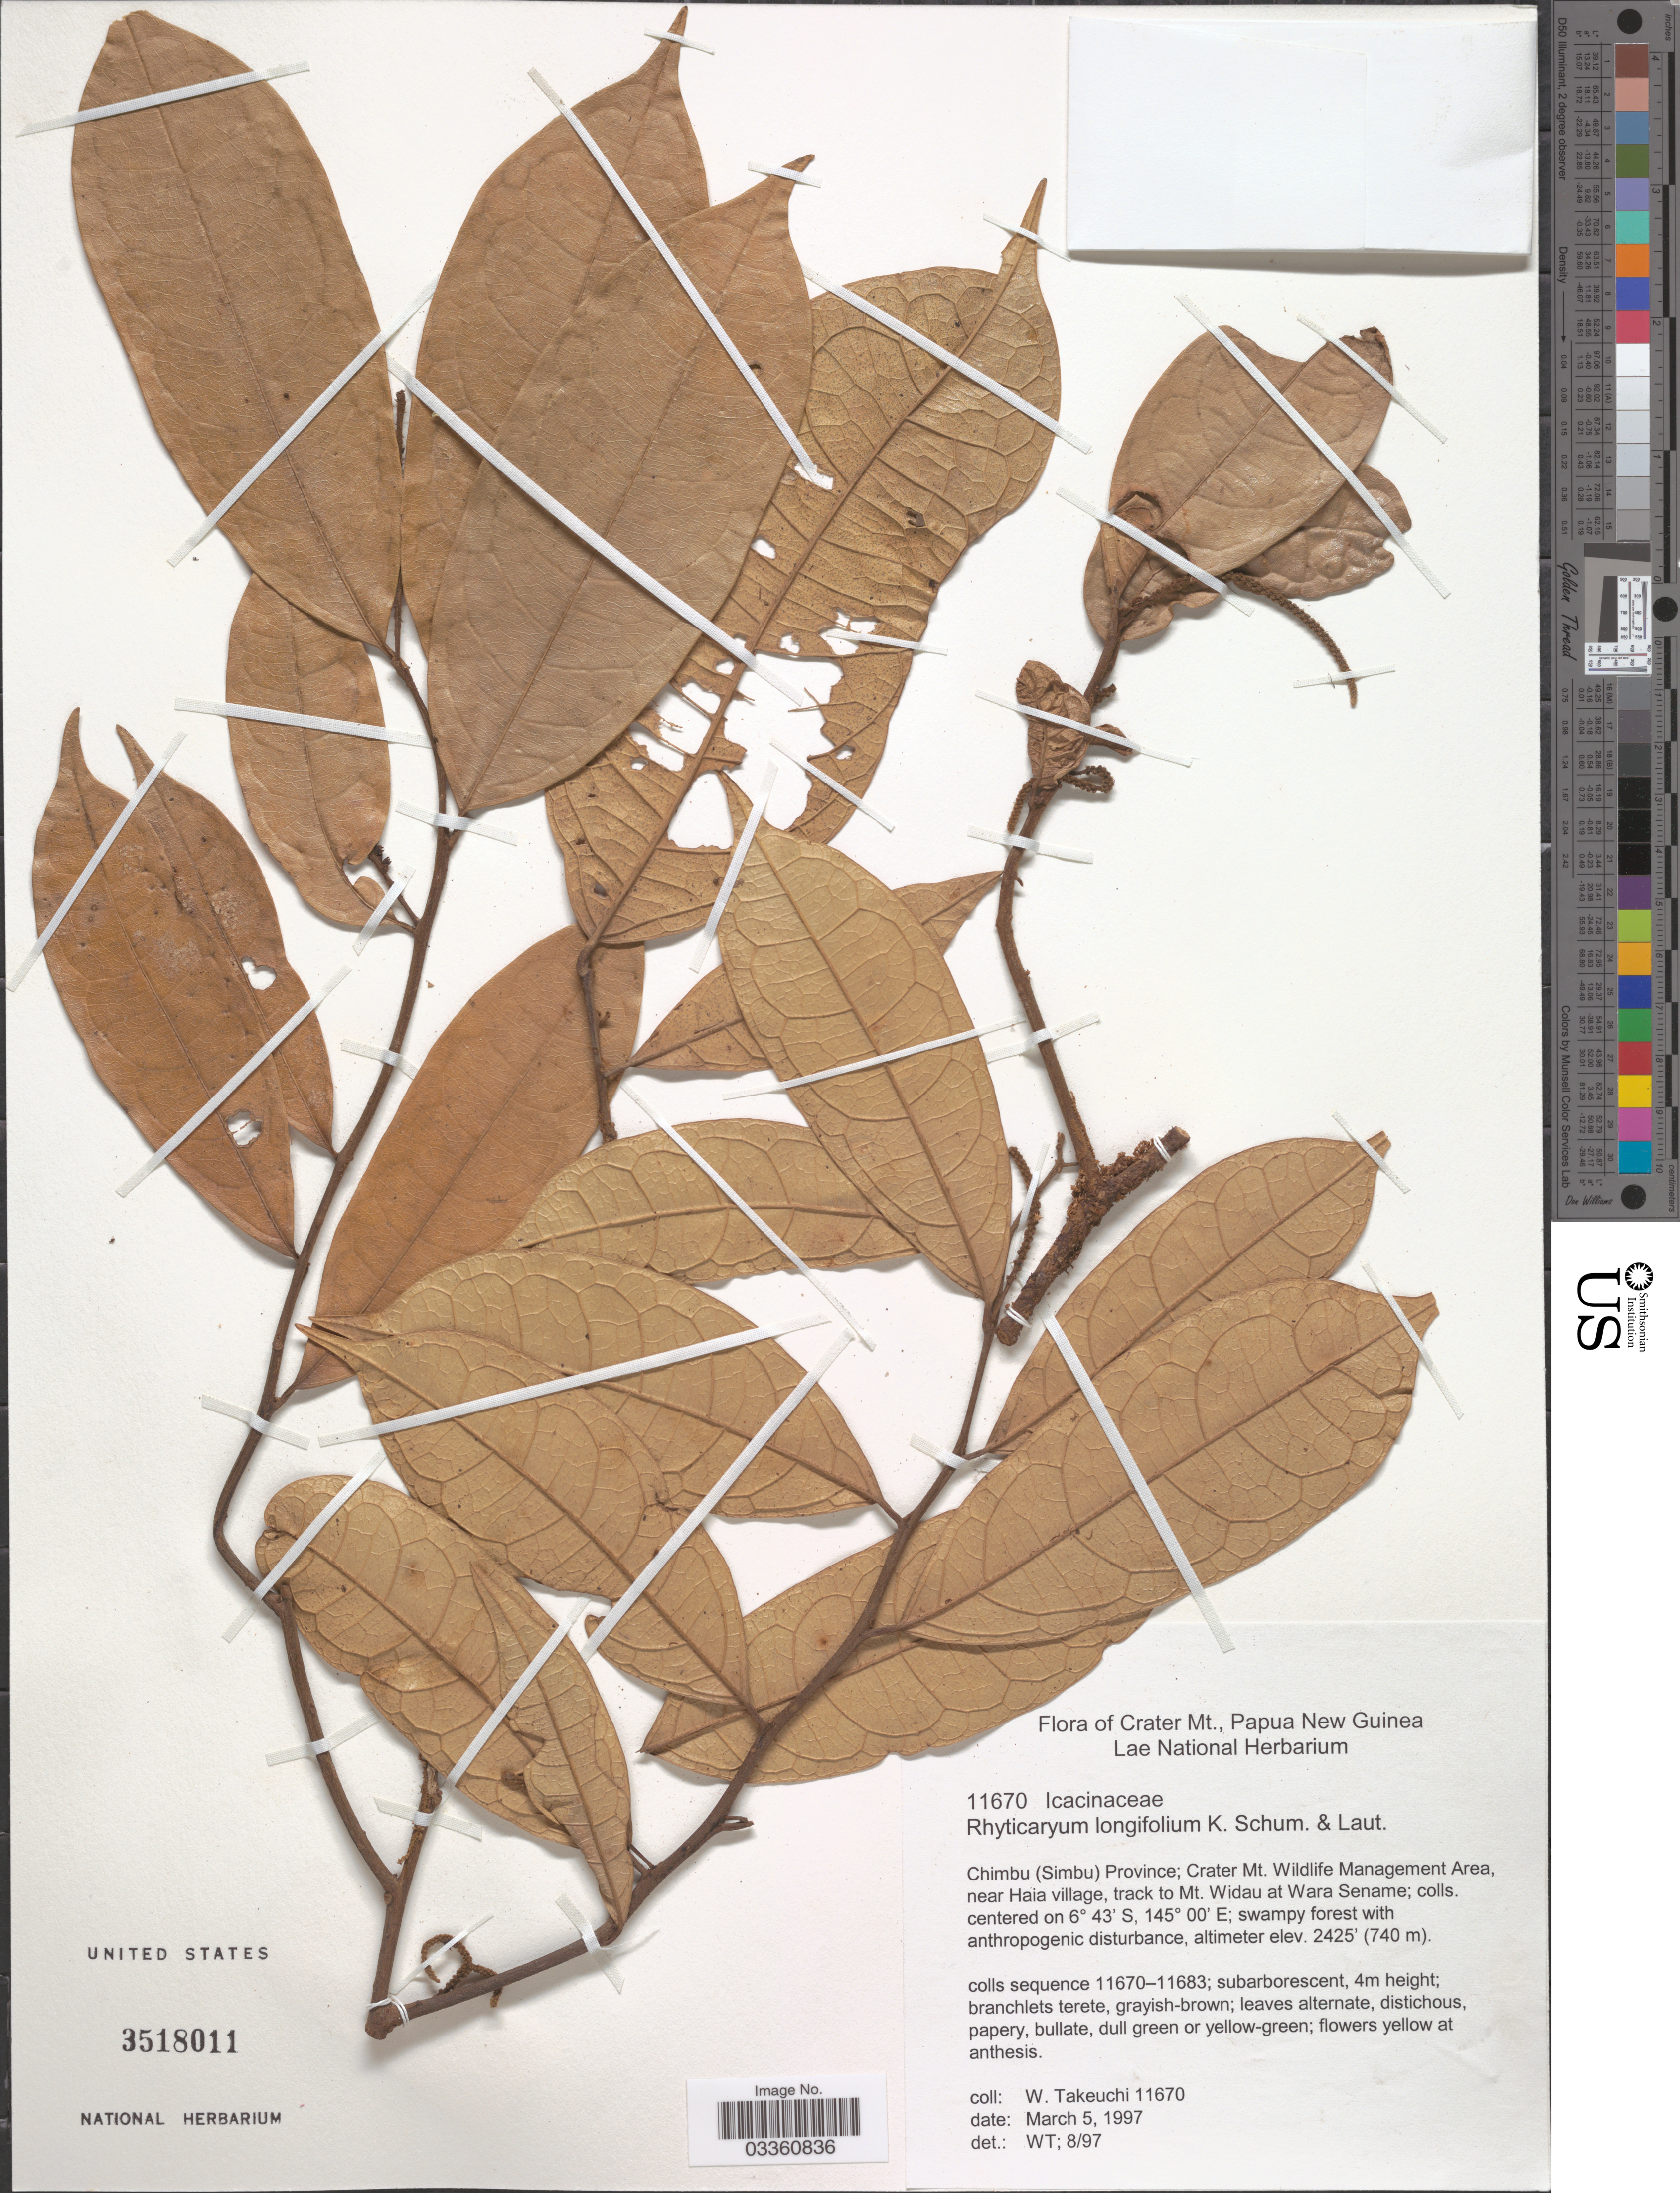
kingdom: Plantae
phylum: Tracheophyta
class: Magnoliopsida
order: Icacinales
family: Icacinaceae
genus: Ryticaryum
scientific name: Ryticaryum longifolium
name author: K. Schum. & Lauterb.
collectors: W. Takeuchi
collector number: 11670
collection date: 1997-03-05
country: Papua New Guinea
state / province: Chimbu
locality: Crater Mt. Chimbu (Simbu) Province; Crater Mt. Wildlife Management Area, near Haia village, track to Mt. Widau at Wara Sename.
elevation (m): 739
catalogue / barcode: US 3518011